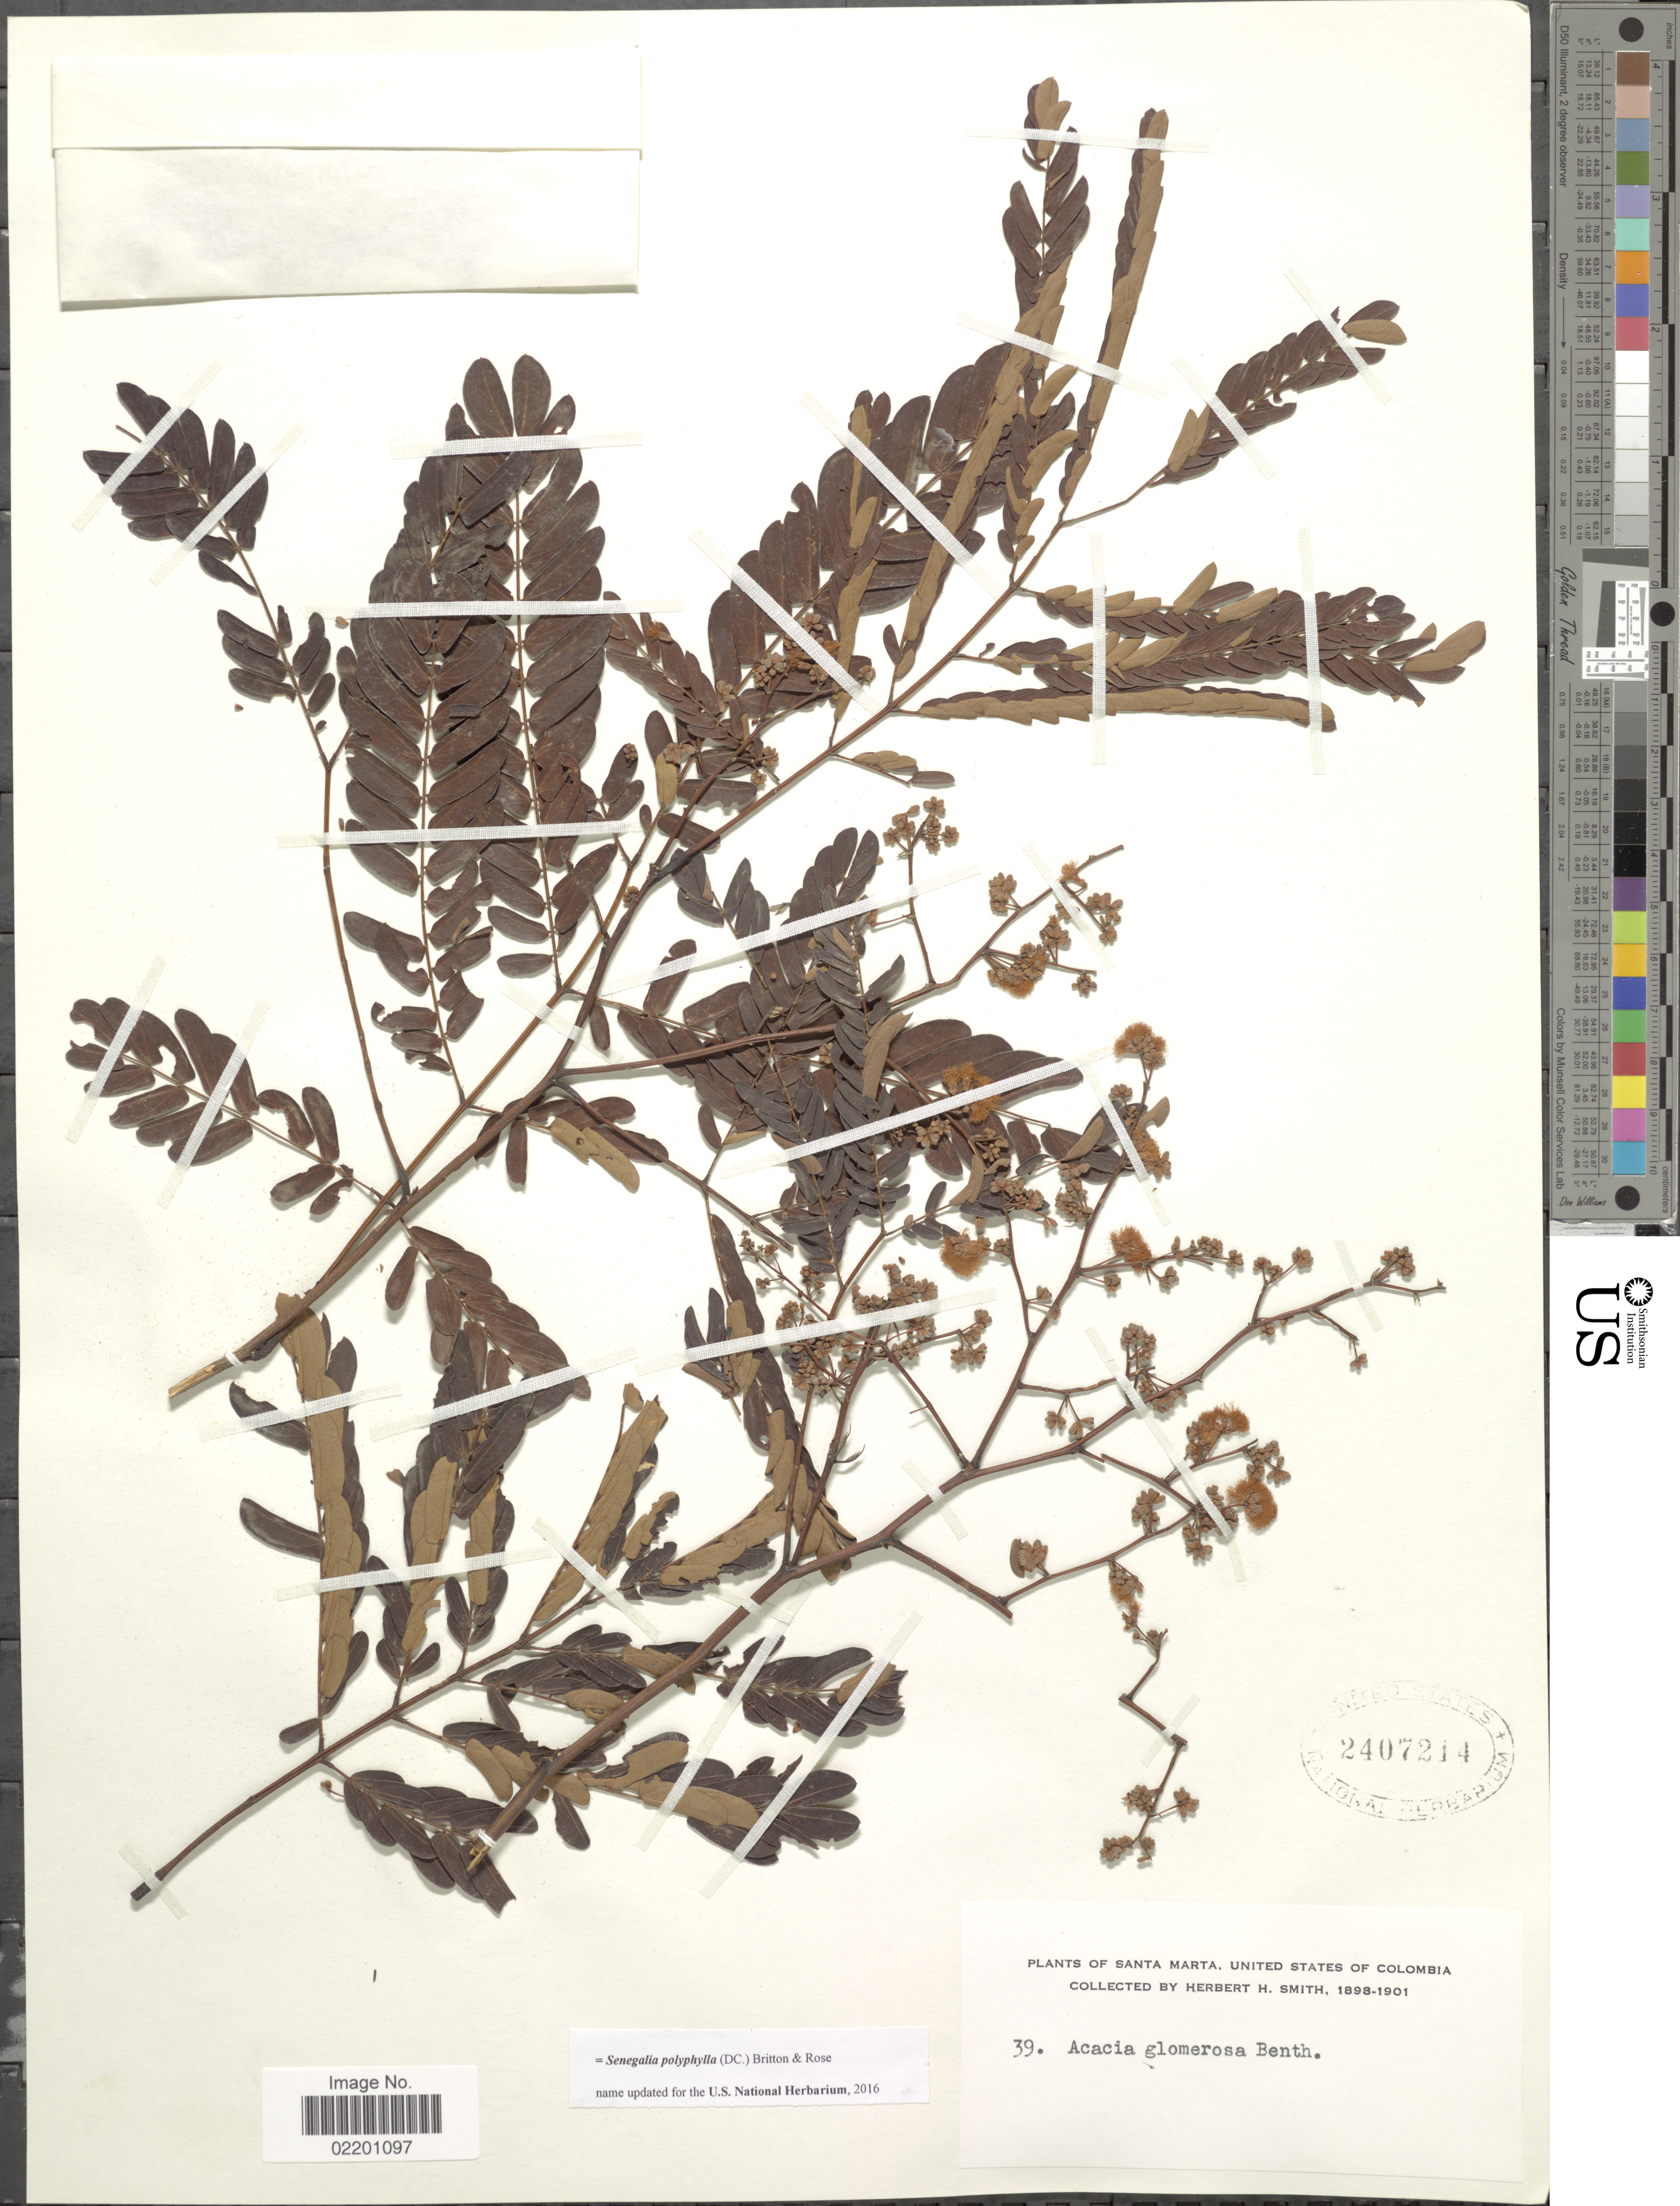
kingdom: Plantae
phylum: Tracheophyta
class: Magnoliopsida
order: Fabales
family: Fabaceae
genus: Senegalia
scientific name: Senegalia polyphylla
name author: (DC.) Britton & Rose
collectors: Herbert H. Smith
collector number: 39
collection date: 1898/1901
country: Colombia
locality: Santa Marta, United States of Colombia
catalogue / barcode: US 2407214